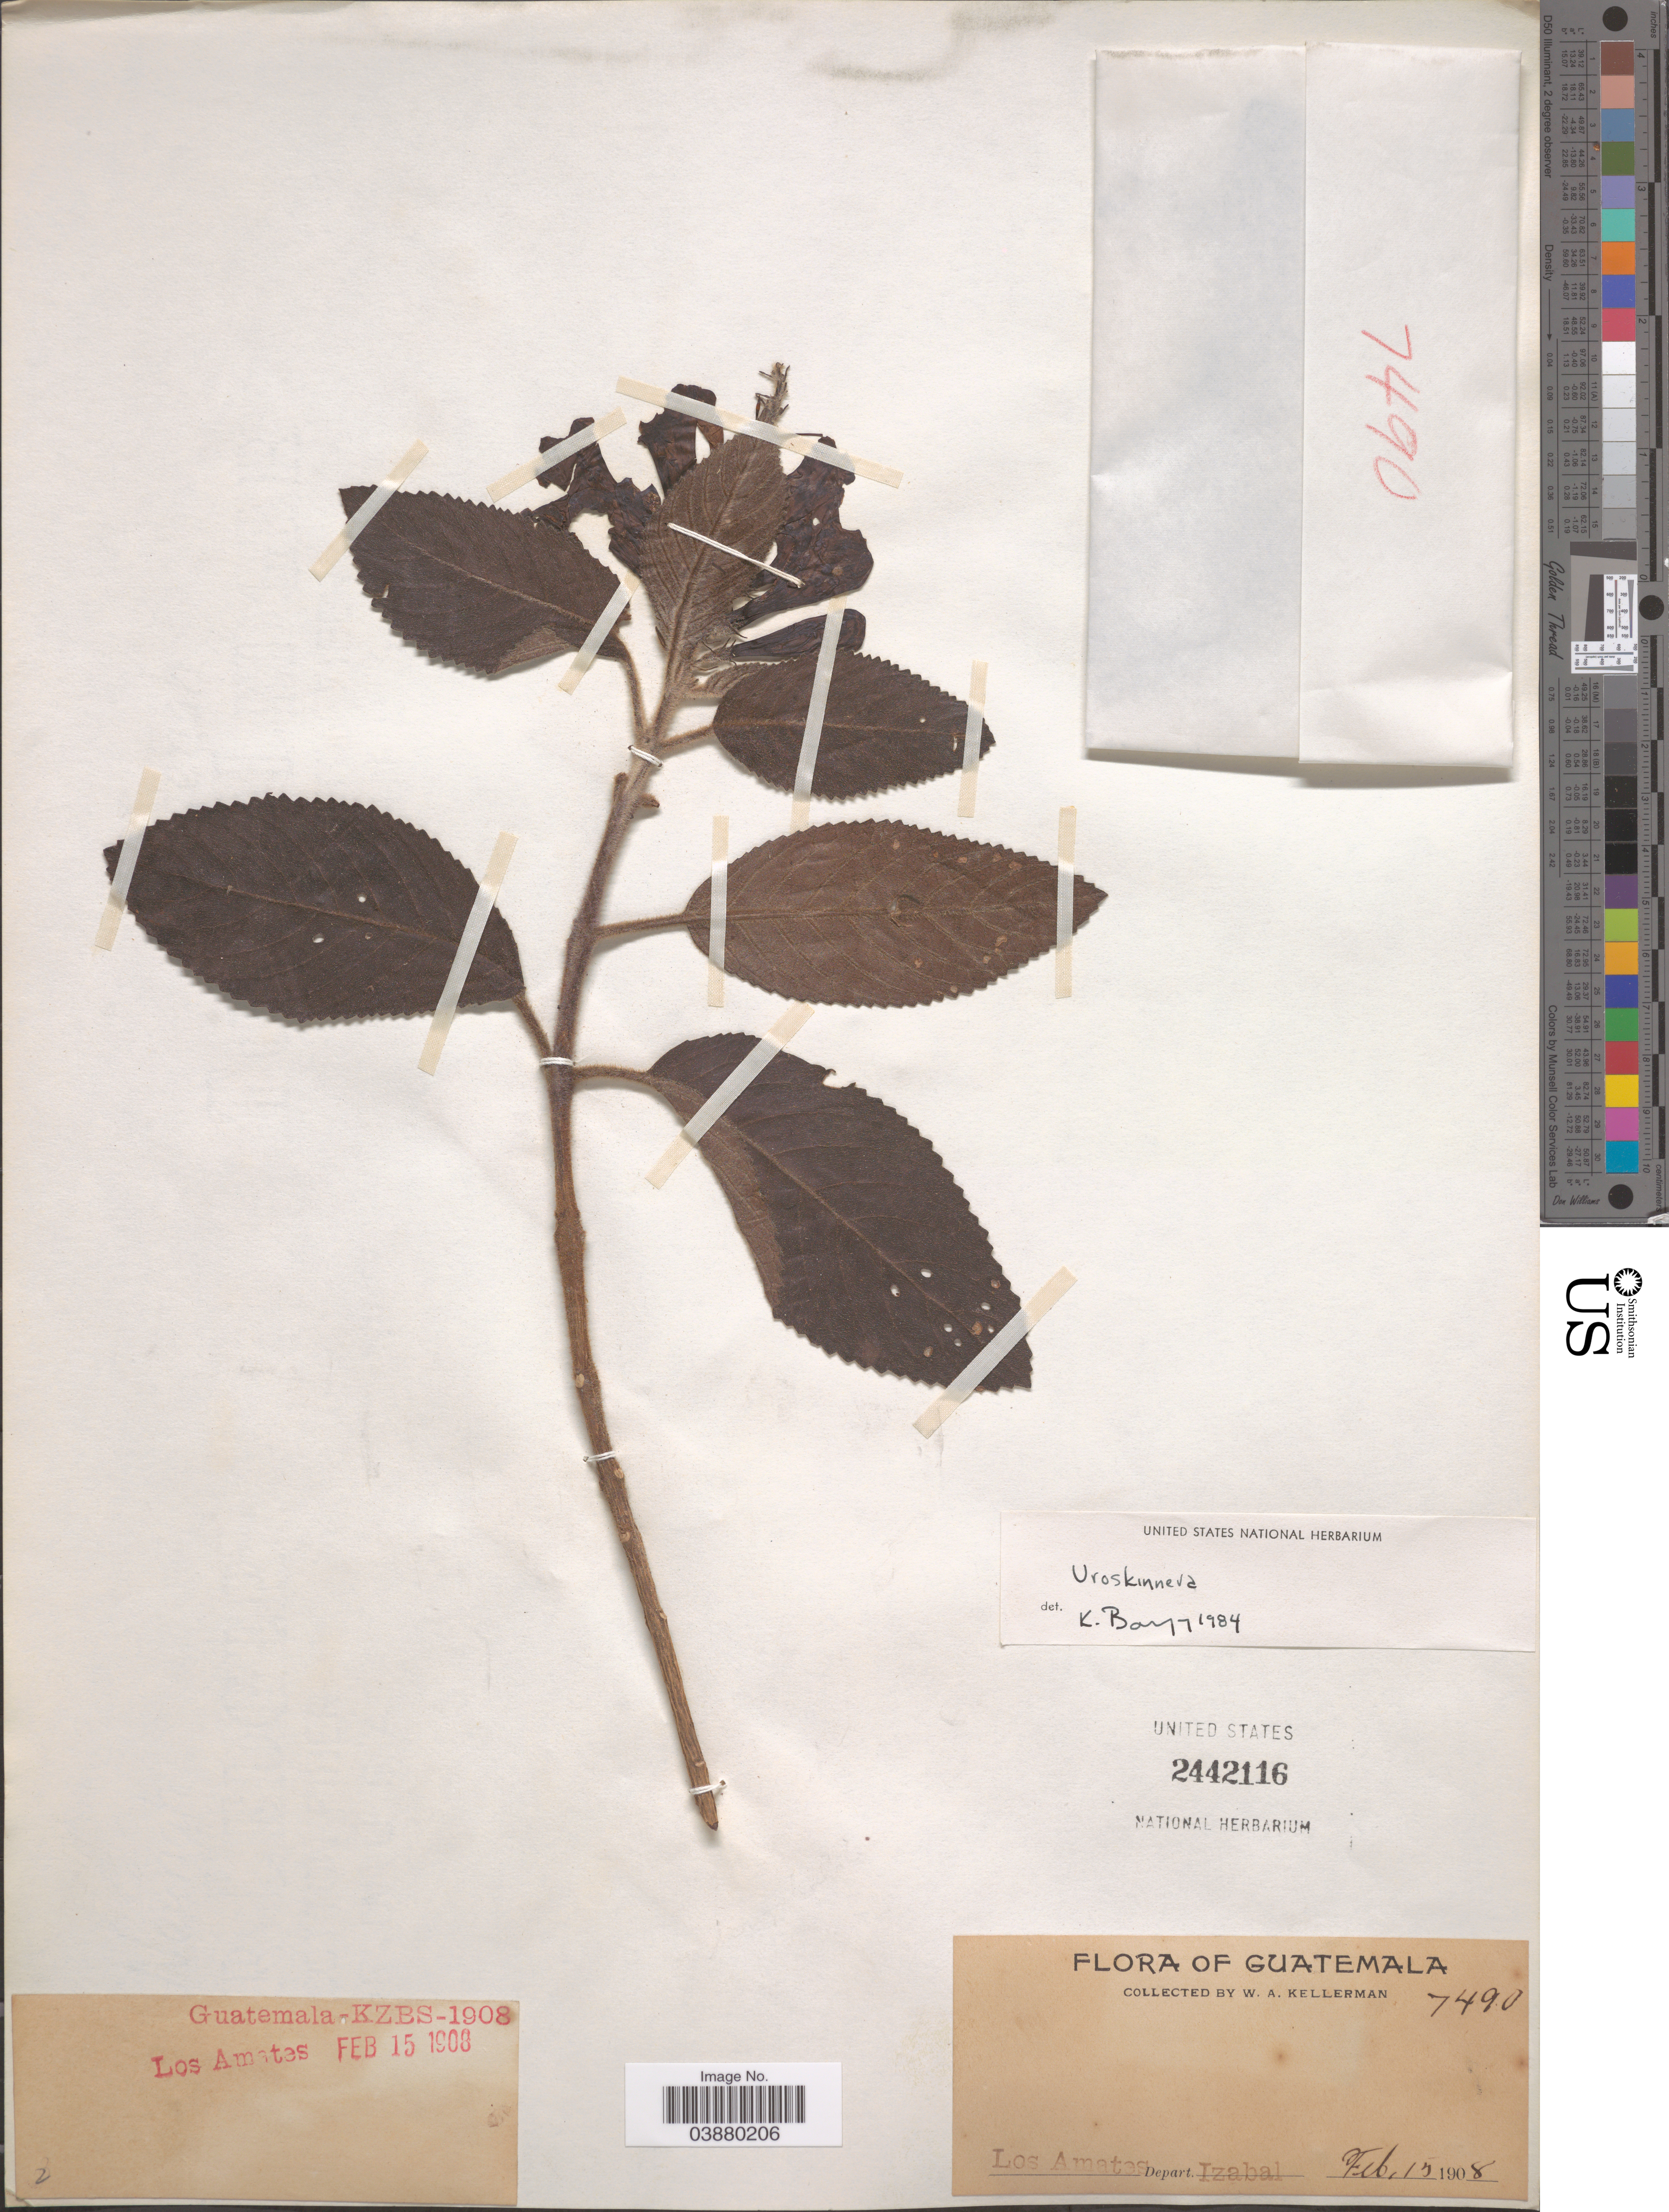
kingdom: Plantae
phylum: Tracheophyta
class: Magnoliopsida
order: Lamiales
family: Plantaginaceae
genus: Uroskinnera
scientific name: Uroskinnera sp.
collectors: W. Kellerman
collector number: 7490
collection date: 1908-02-15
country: Guatemala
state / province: Izabal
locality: KZBS. Los Amates, Depart. Izabal.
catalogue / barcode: US 2442116